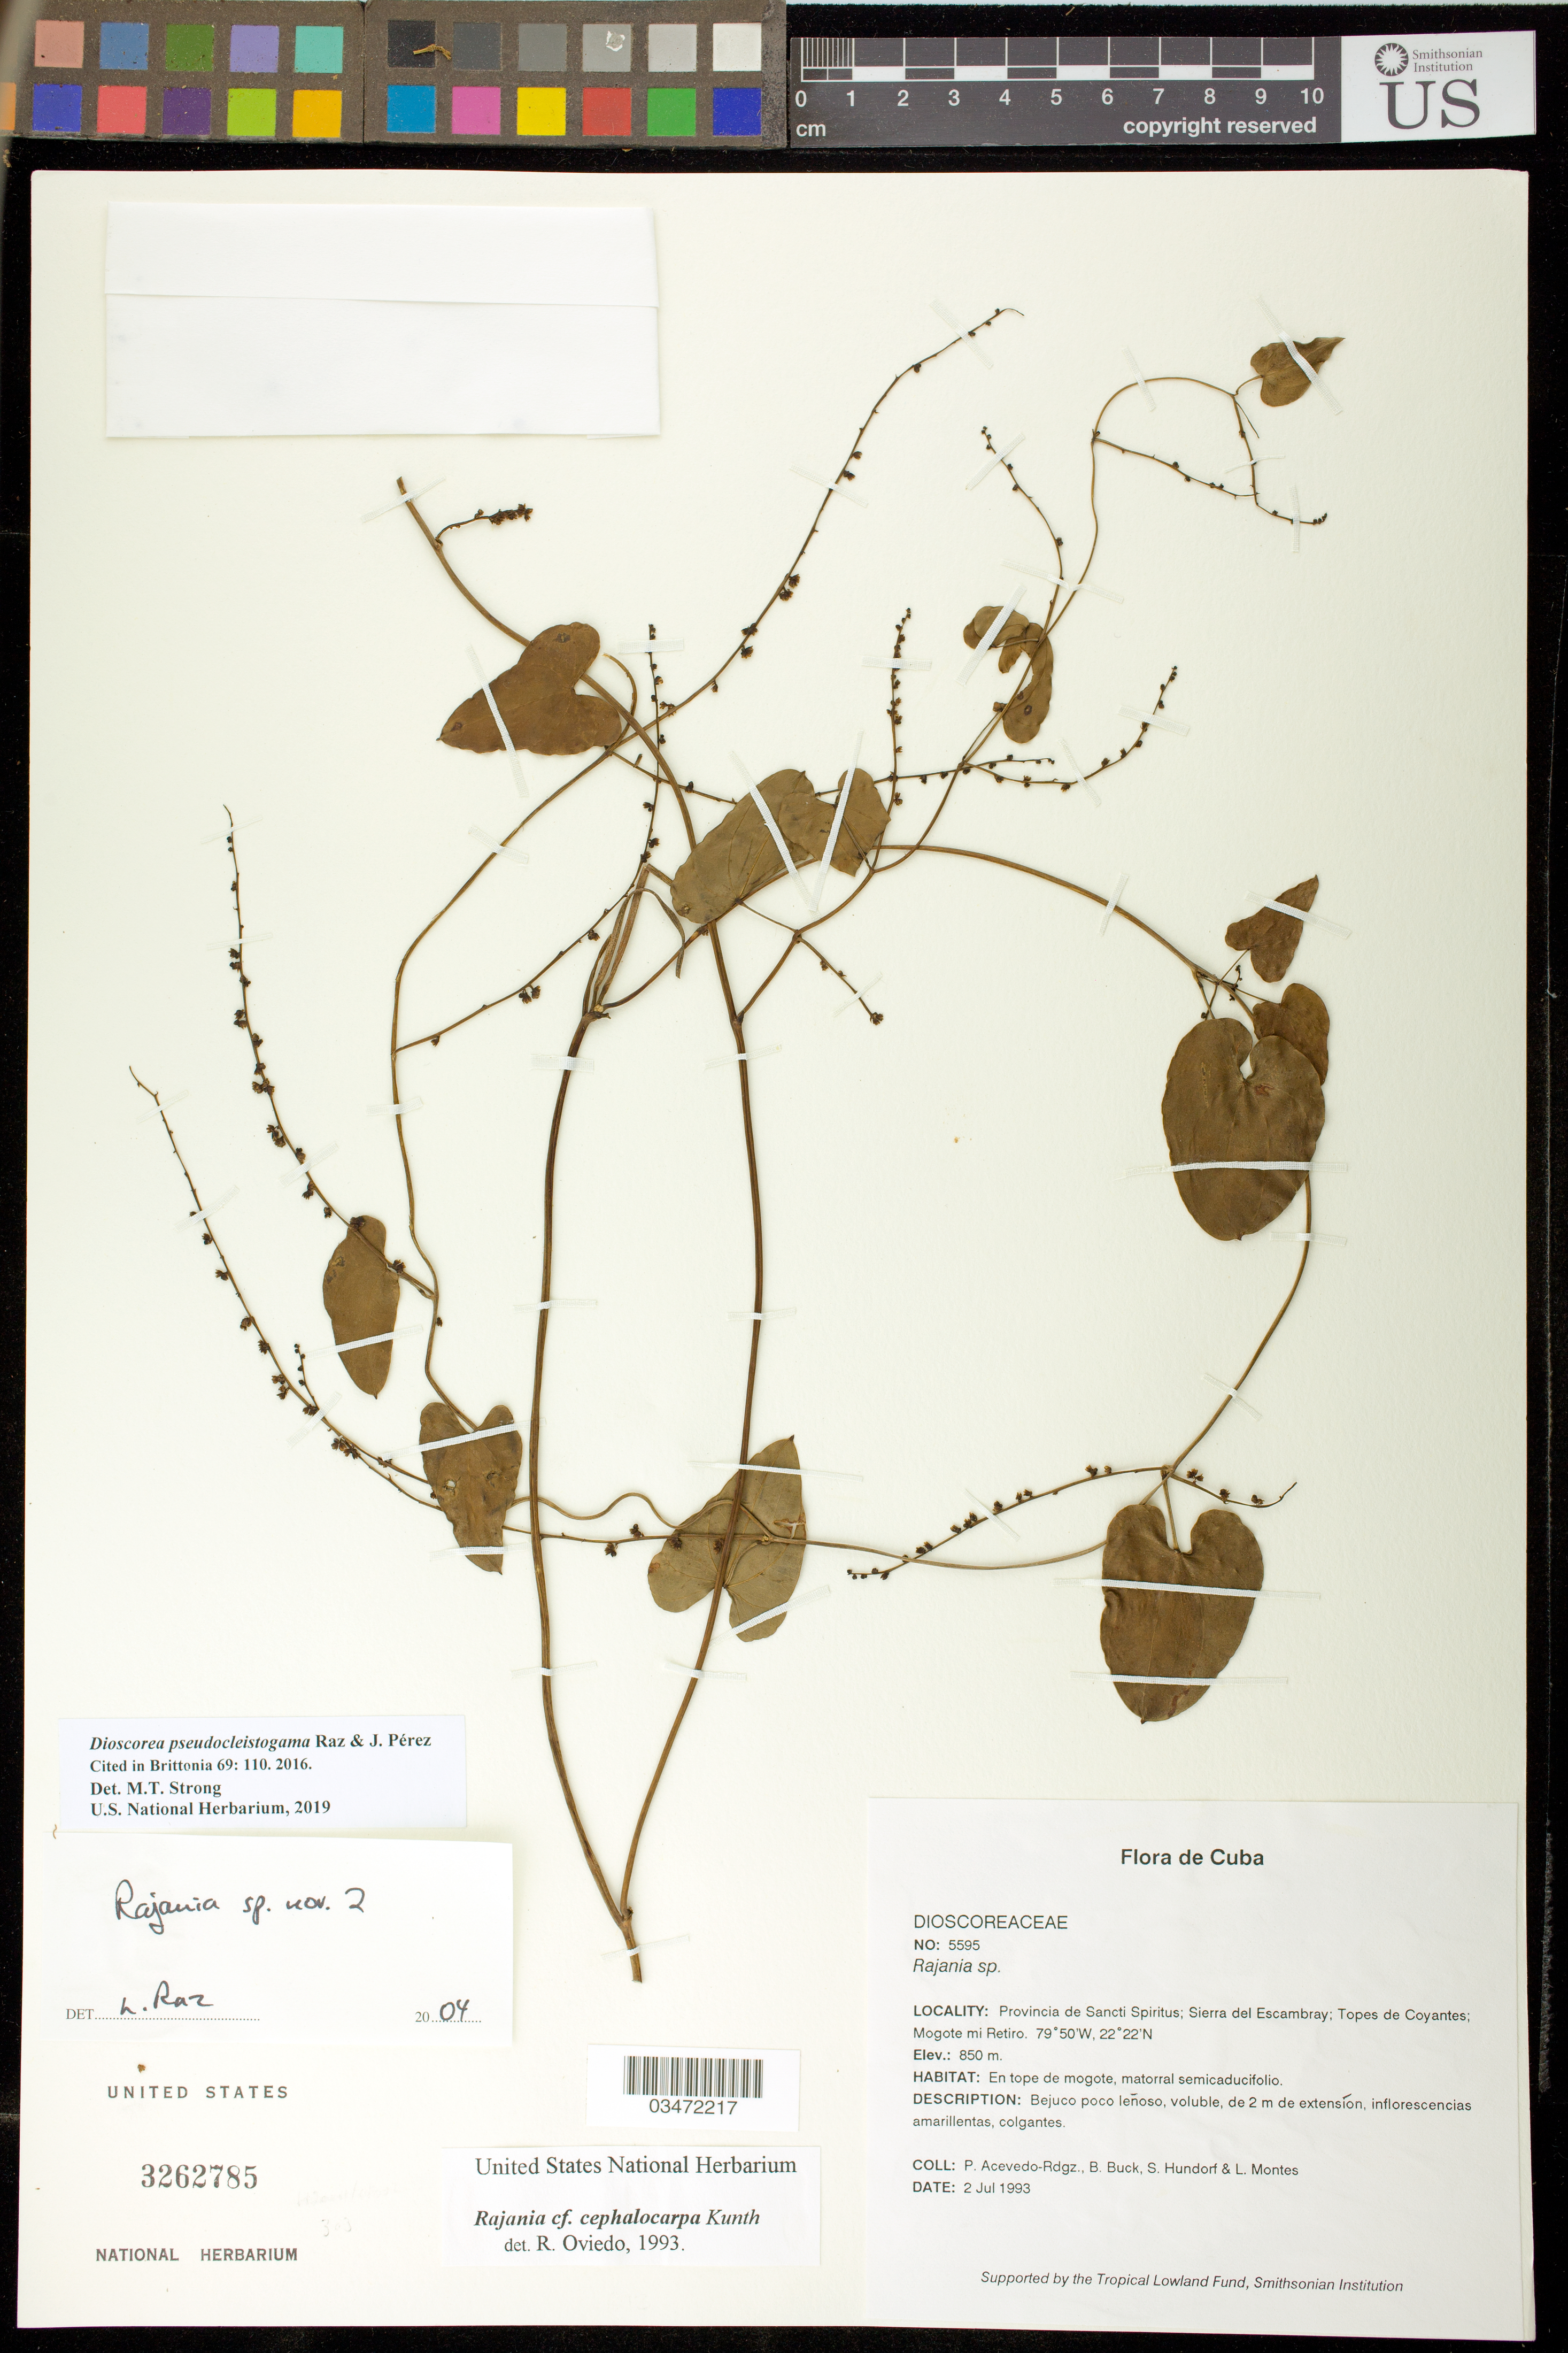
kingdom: Plantae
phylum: Tracheophyta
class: Liliopsida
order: Dioscoreales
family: Dioscoreaceae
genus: Dioscorea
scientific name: Dioscorea pseudocleistogama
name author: Raz & J. Perez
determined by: Strong, M. T., (US), Smithsonian Institution - National Museum of Natural History (UNITED STATES)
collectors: P. Acevedo-Rodr., B. Buck, S. Hundorf & L. Montes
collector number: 5595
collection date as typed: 02 Jul 1993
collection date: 1993-07-02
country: Cuba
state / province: Sancti Spiritus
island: Cuba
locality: Sierra del Escambray; Topes de Coyantes; Mogote mi Retiro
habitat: En tope de mogote, matorral semicaducifolio.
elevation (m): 850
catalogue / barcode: US 3262785